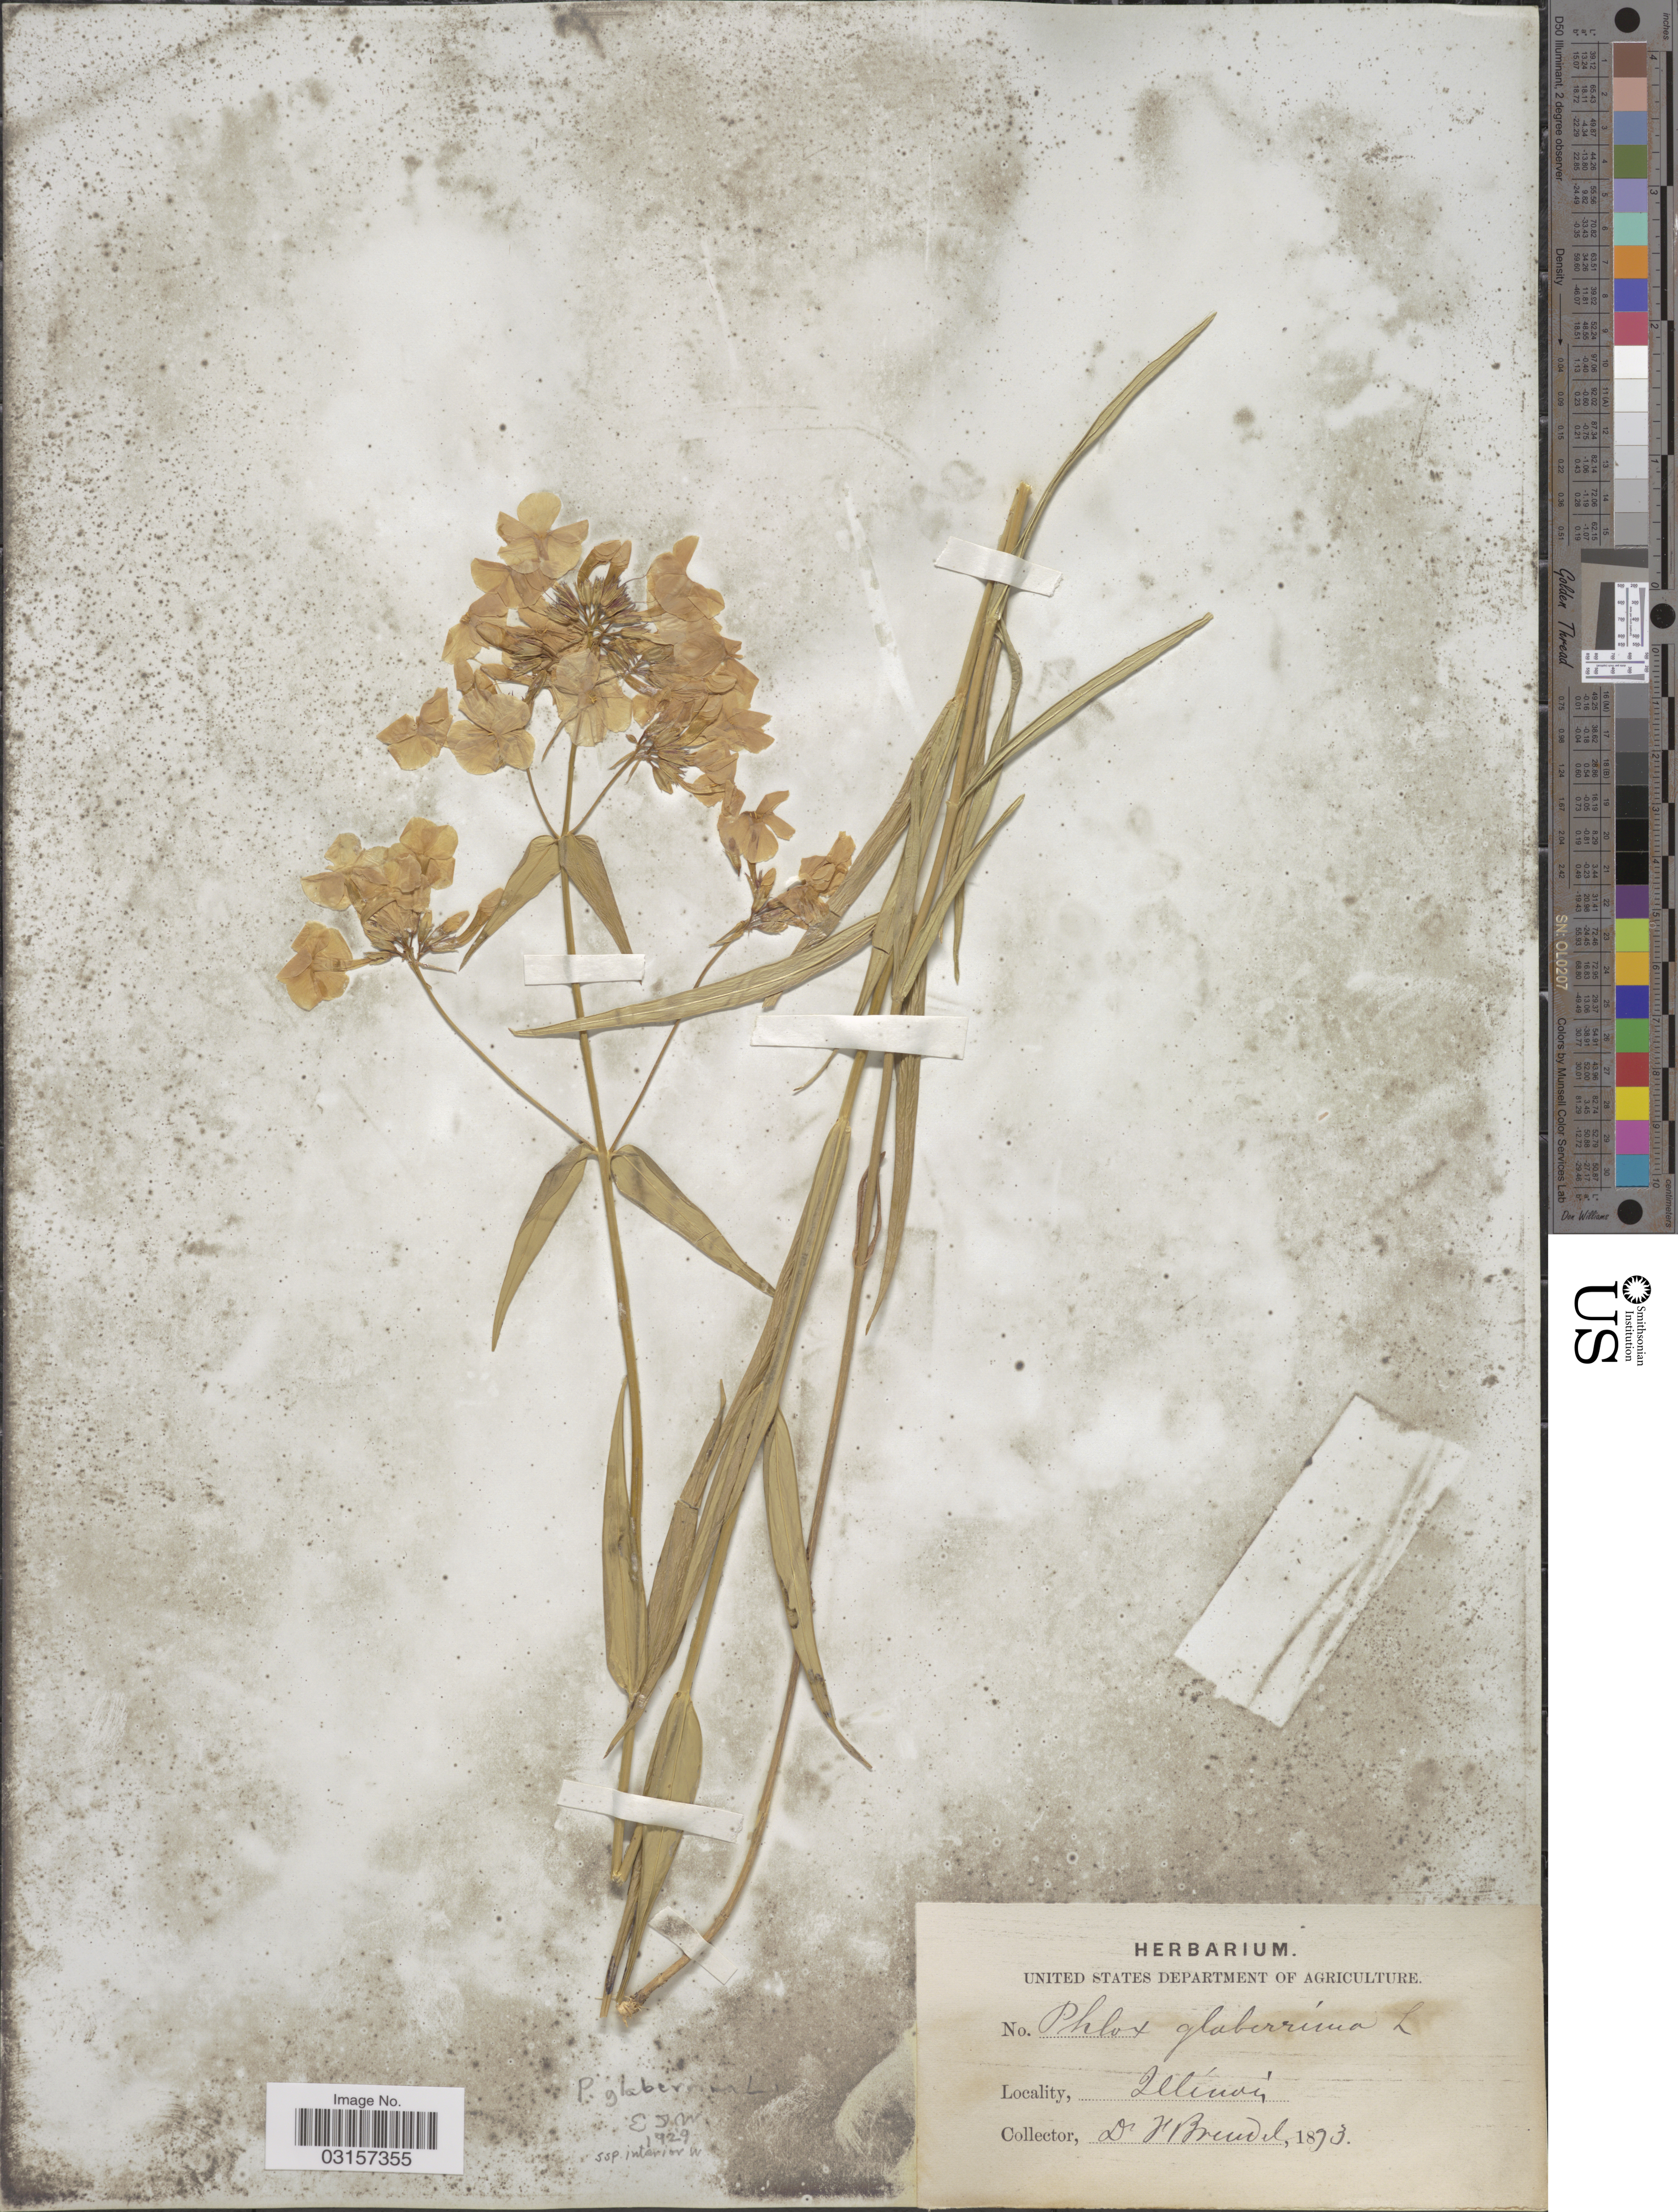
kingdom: Plantae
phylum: Tracheophyta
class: Magnoliopsida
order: Ericales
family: Polemoniaceae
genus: Phlox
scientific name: Phlox glaberrima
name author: L.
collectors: F. Brendel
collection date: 1893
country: United States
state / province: Illinois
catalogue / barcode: US 103157